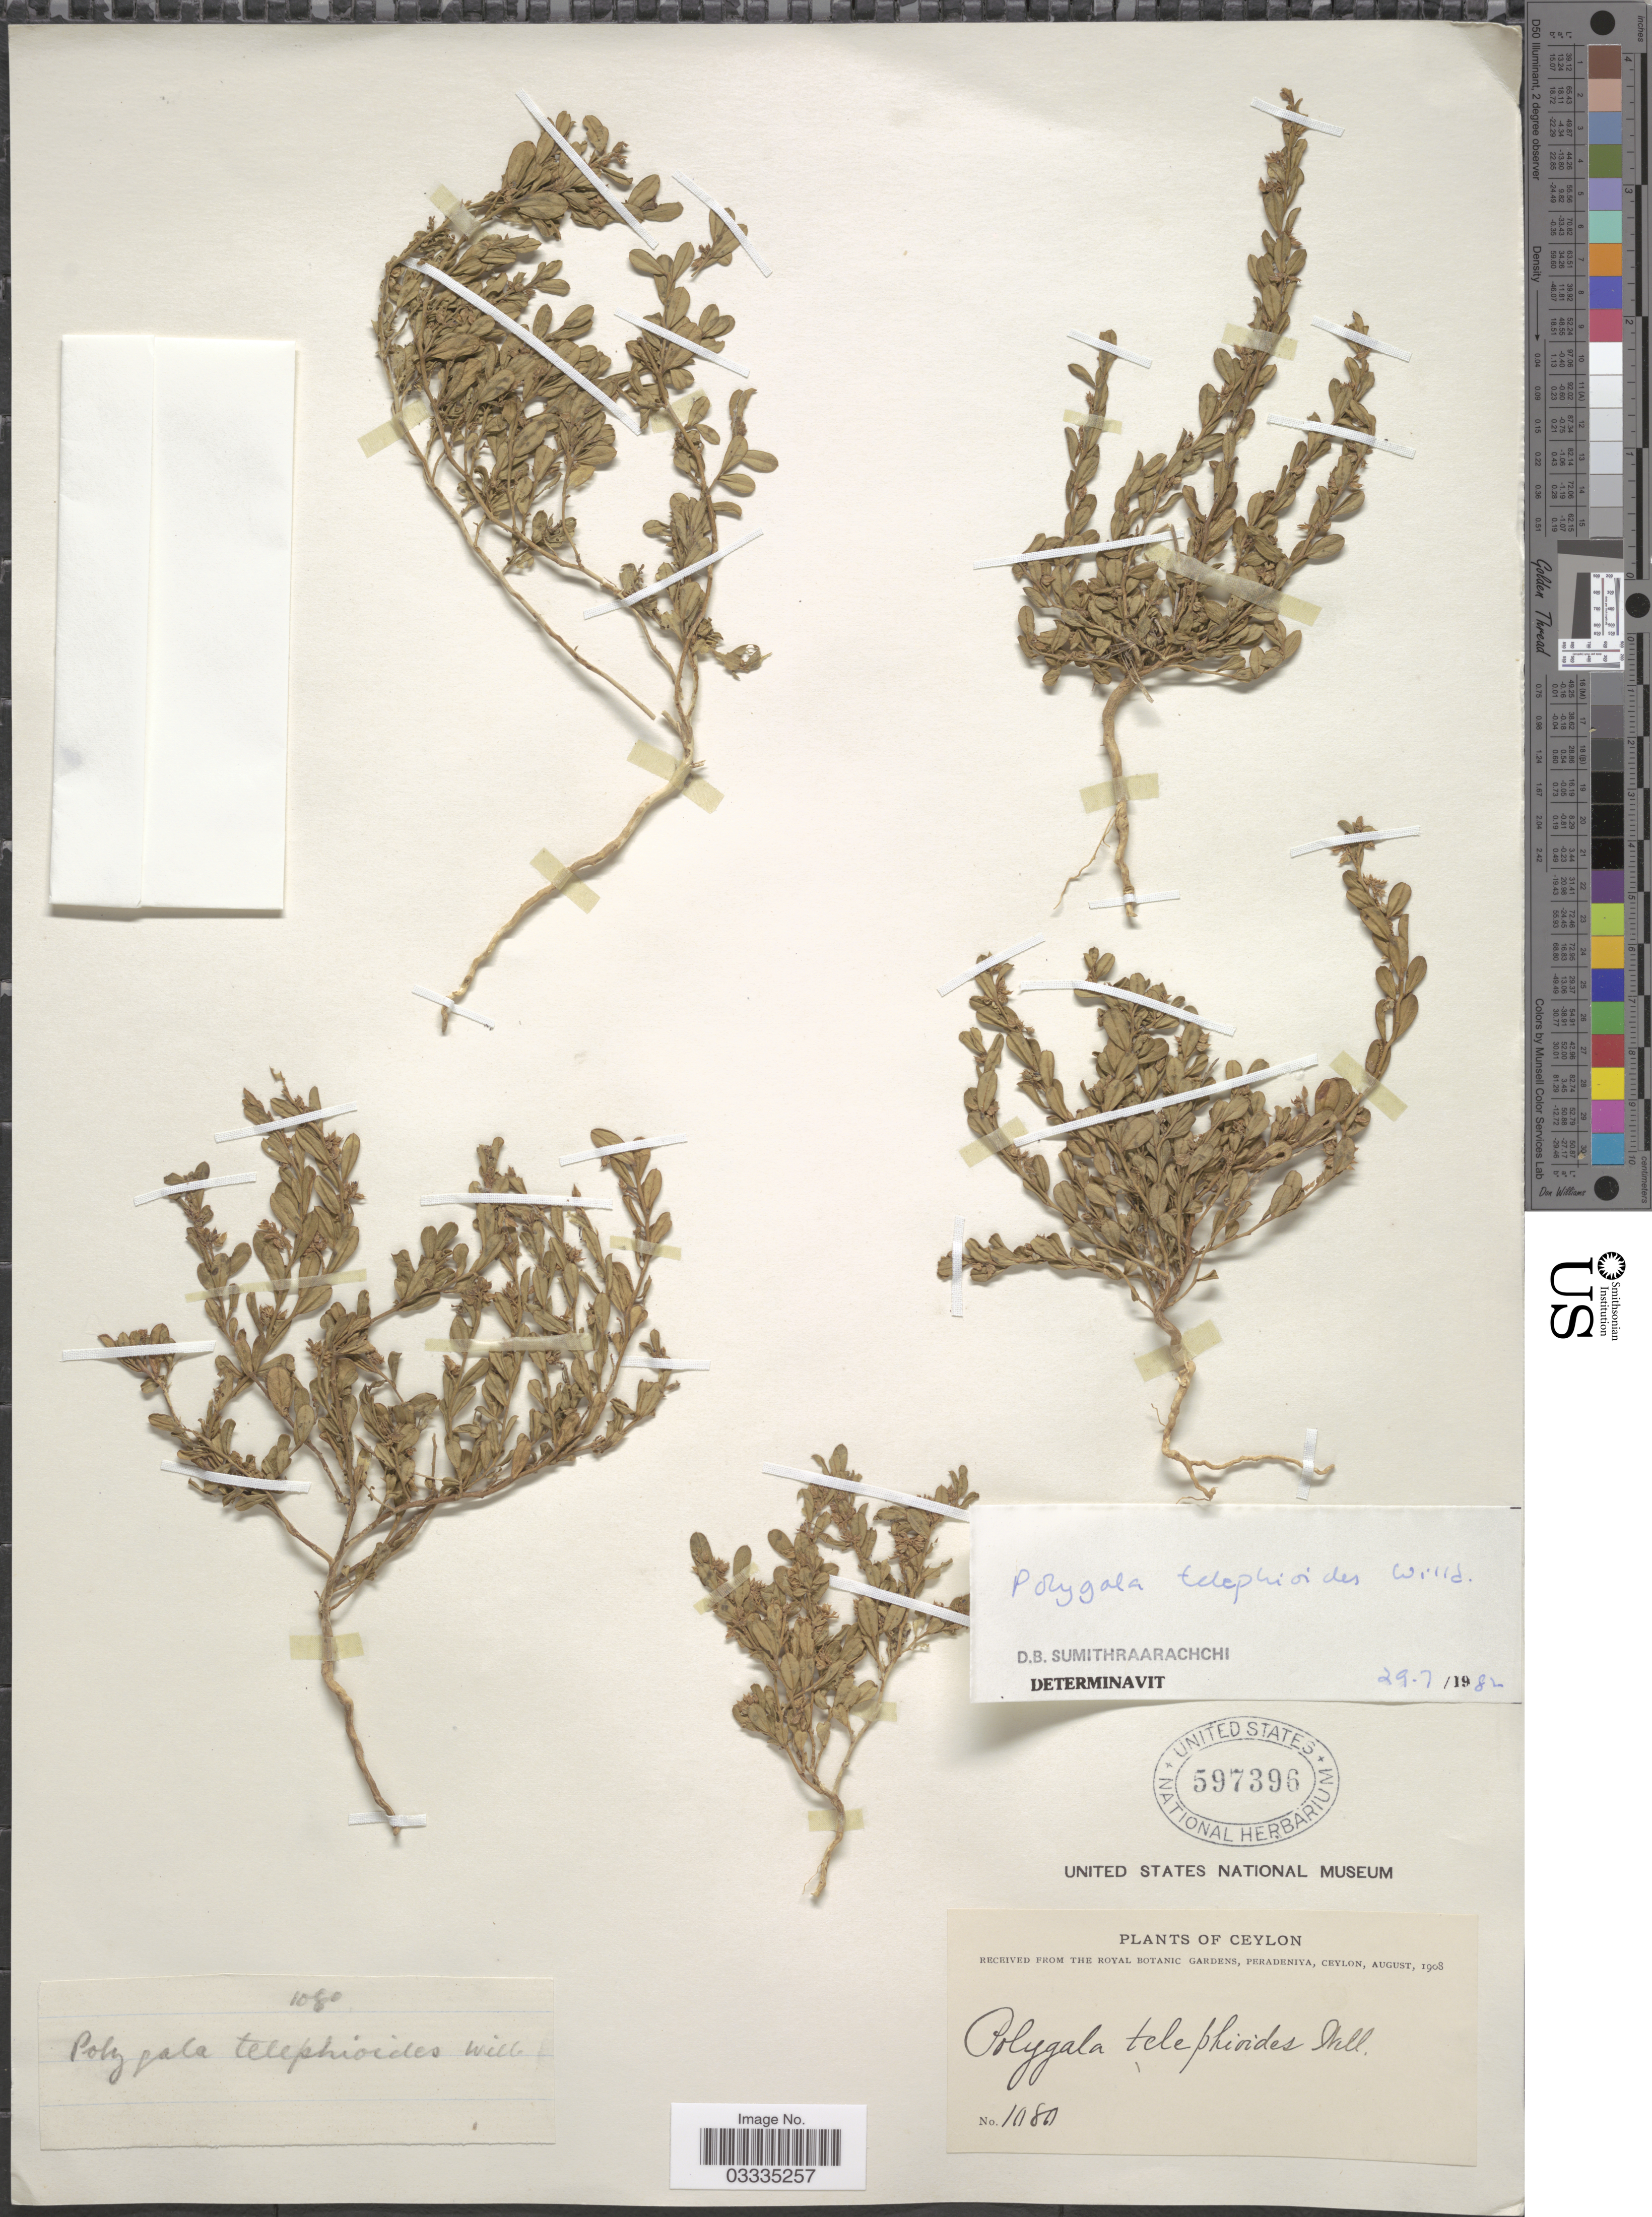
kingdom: Plantae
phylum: Tracheophyta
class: Magnoliopsida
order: Fabales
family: Polygalaceae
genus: Polygala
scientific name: Polygala telephioides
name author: Willd.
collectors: Royal Botanic Garden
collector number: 1080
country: Sri Lanka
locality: Ceylon.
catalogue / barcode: US 597396